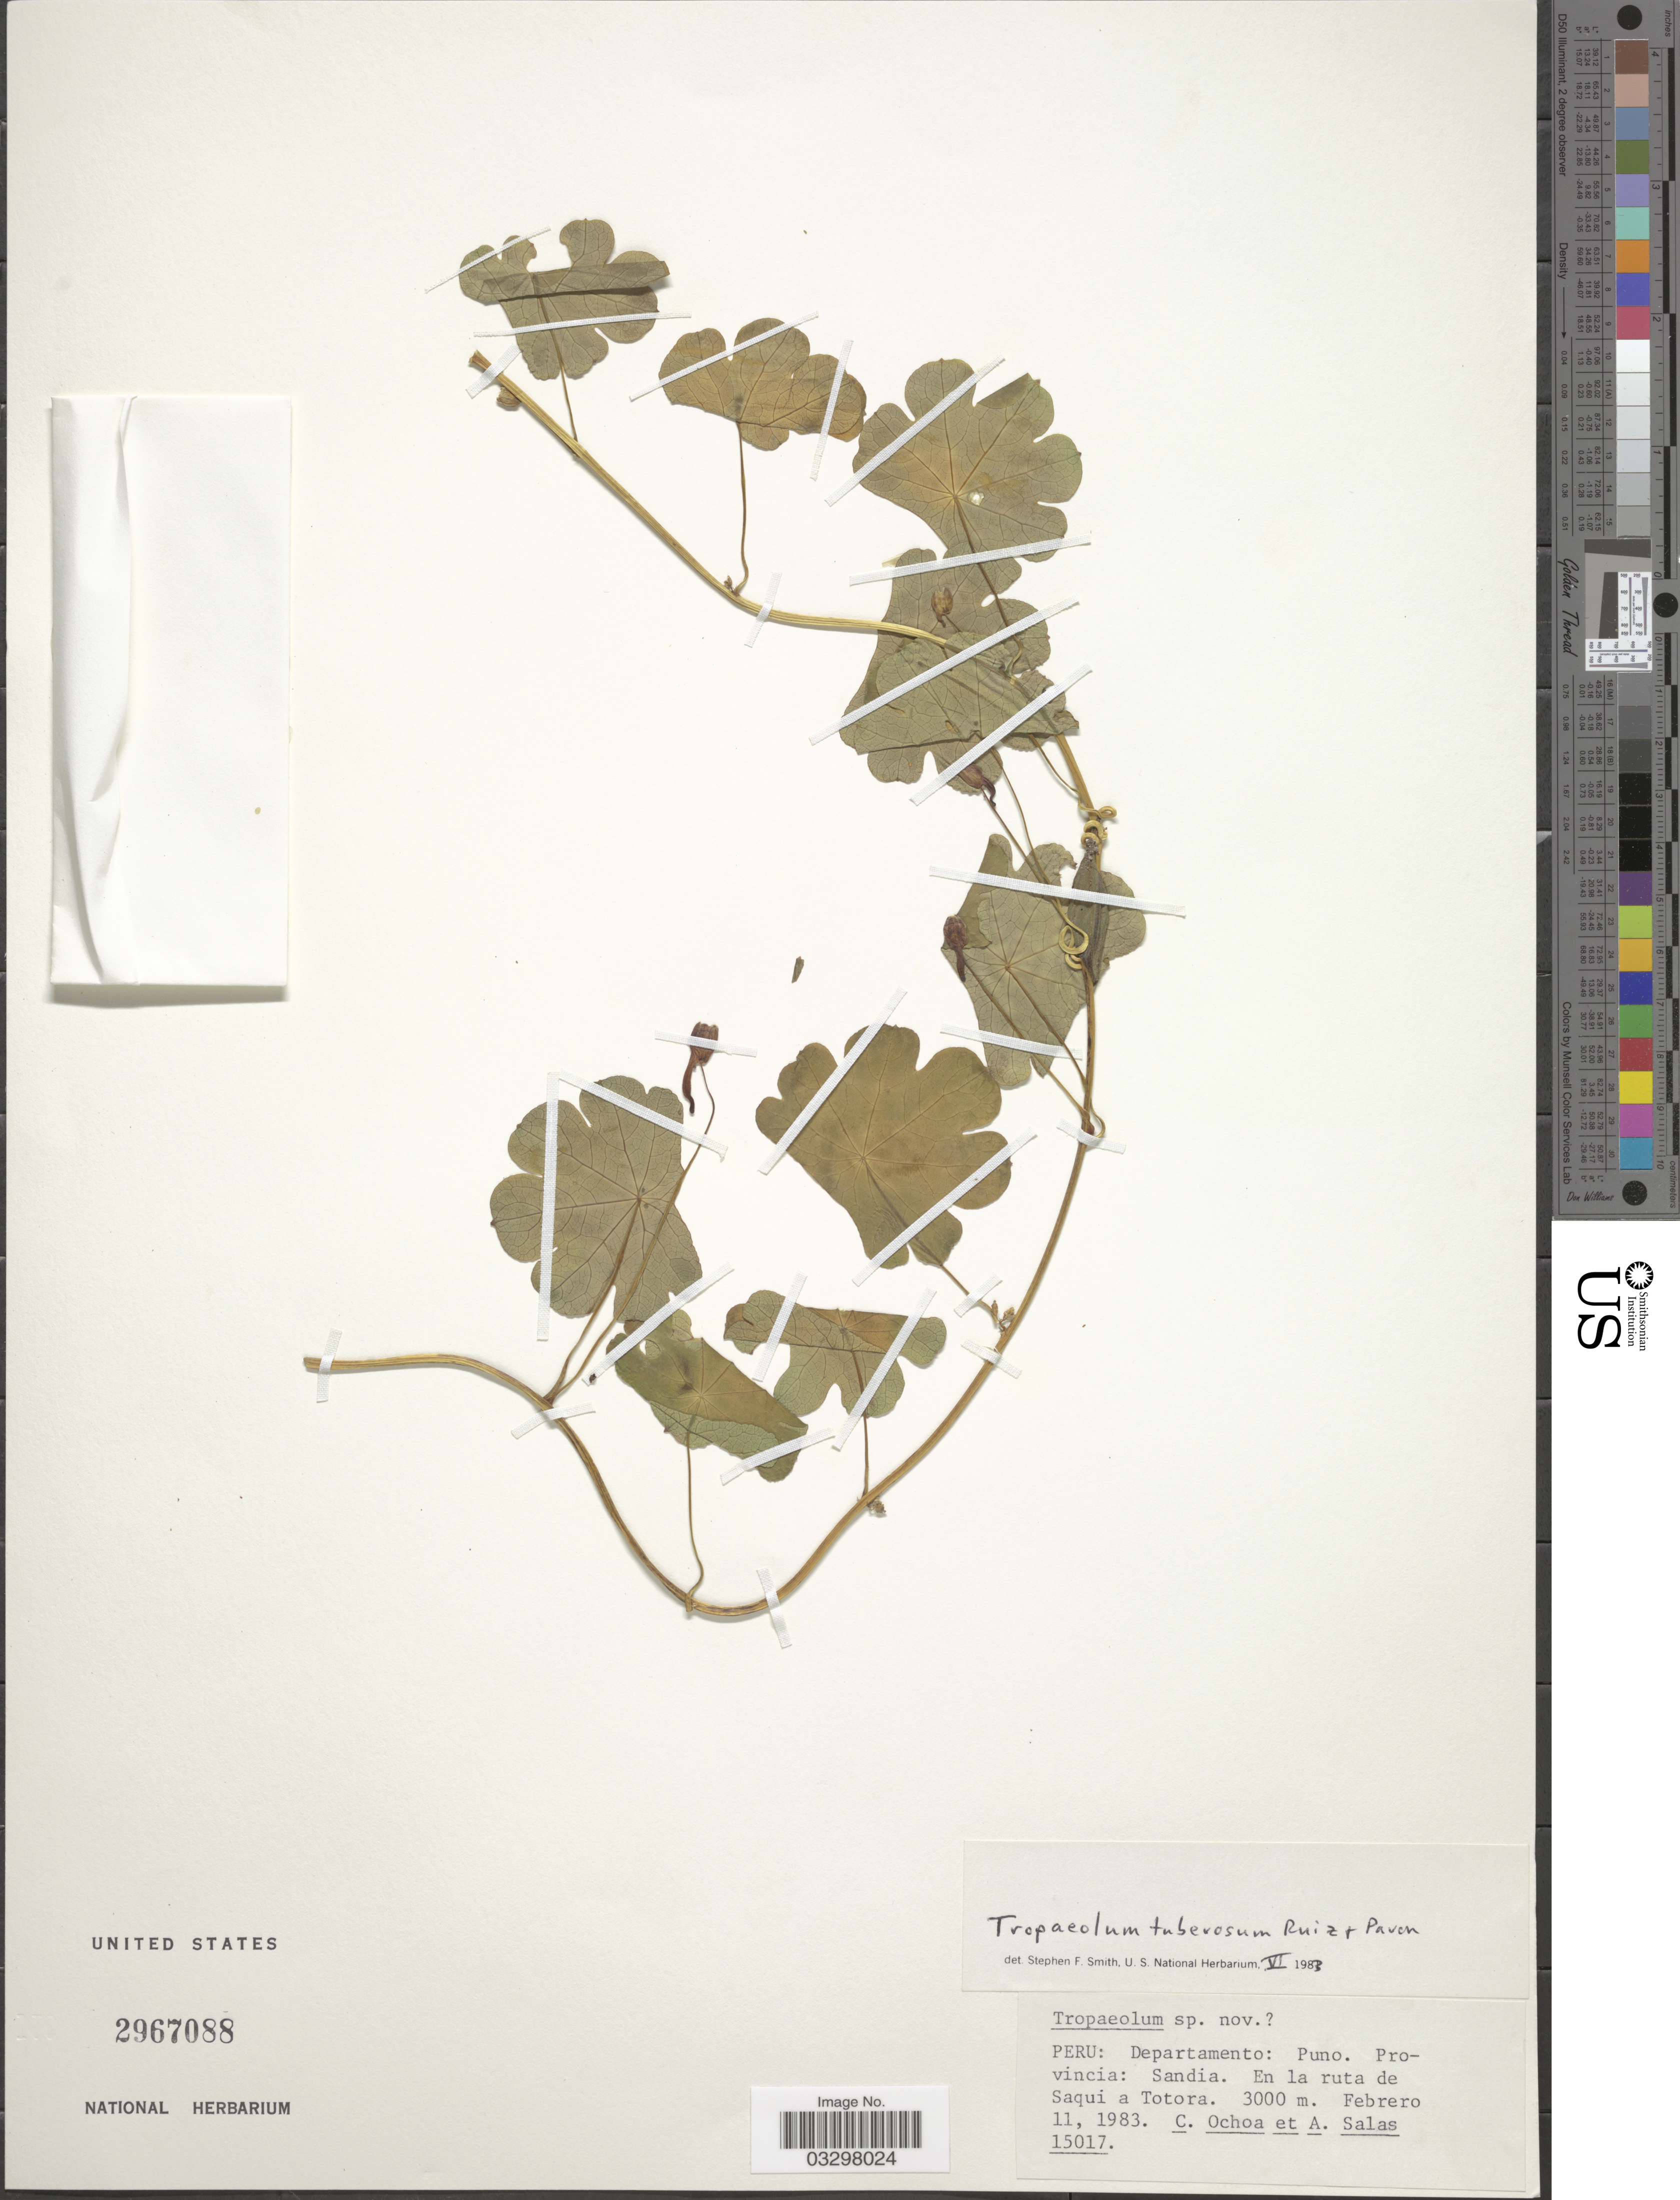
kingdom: Plantae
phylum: Tracheophyta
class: Magnoliopsida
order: Brassicales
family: Tropaeolaceae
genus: Tropaeolum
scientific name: Tropaeolum tuberosum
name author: Ruiz & Pav.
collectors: C. Ochoa & A. Salas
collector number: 15017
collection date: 1983-02-11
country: Peru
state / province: Puno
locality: Departamento: Puno. Provincia: Sandia. En la ruta de Saqui a Totora.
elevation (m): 3000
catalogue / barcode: US 2967088